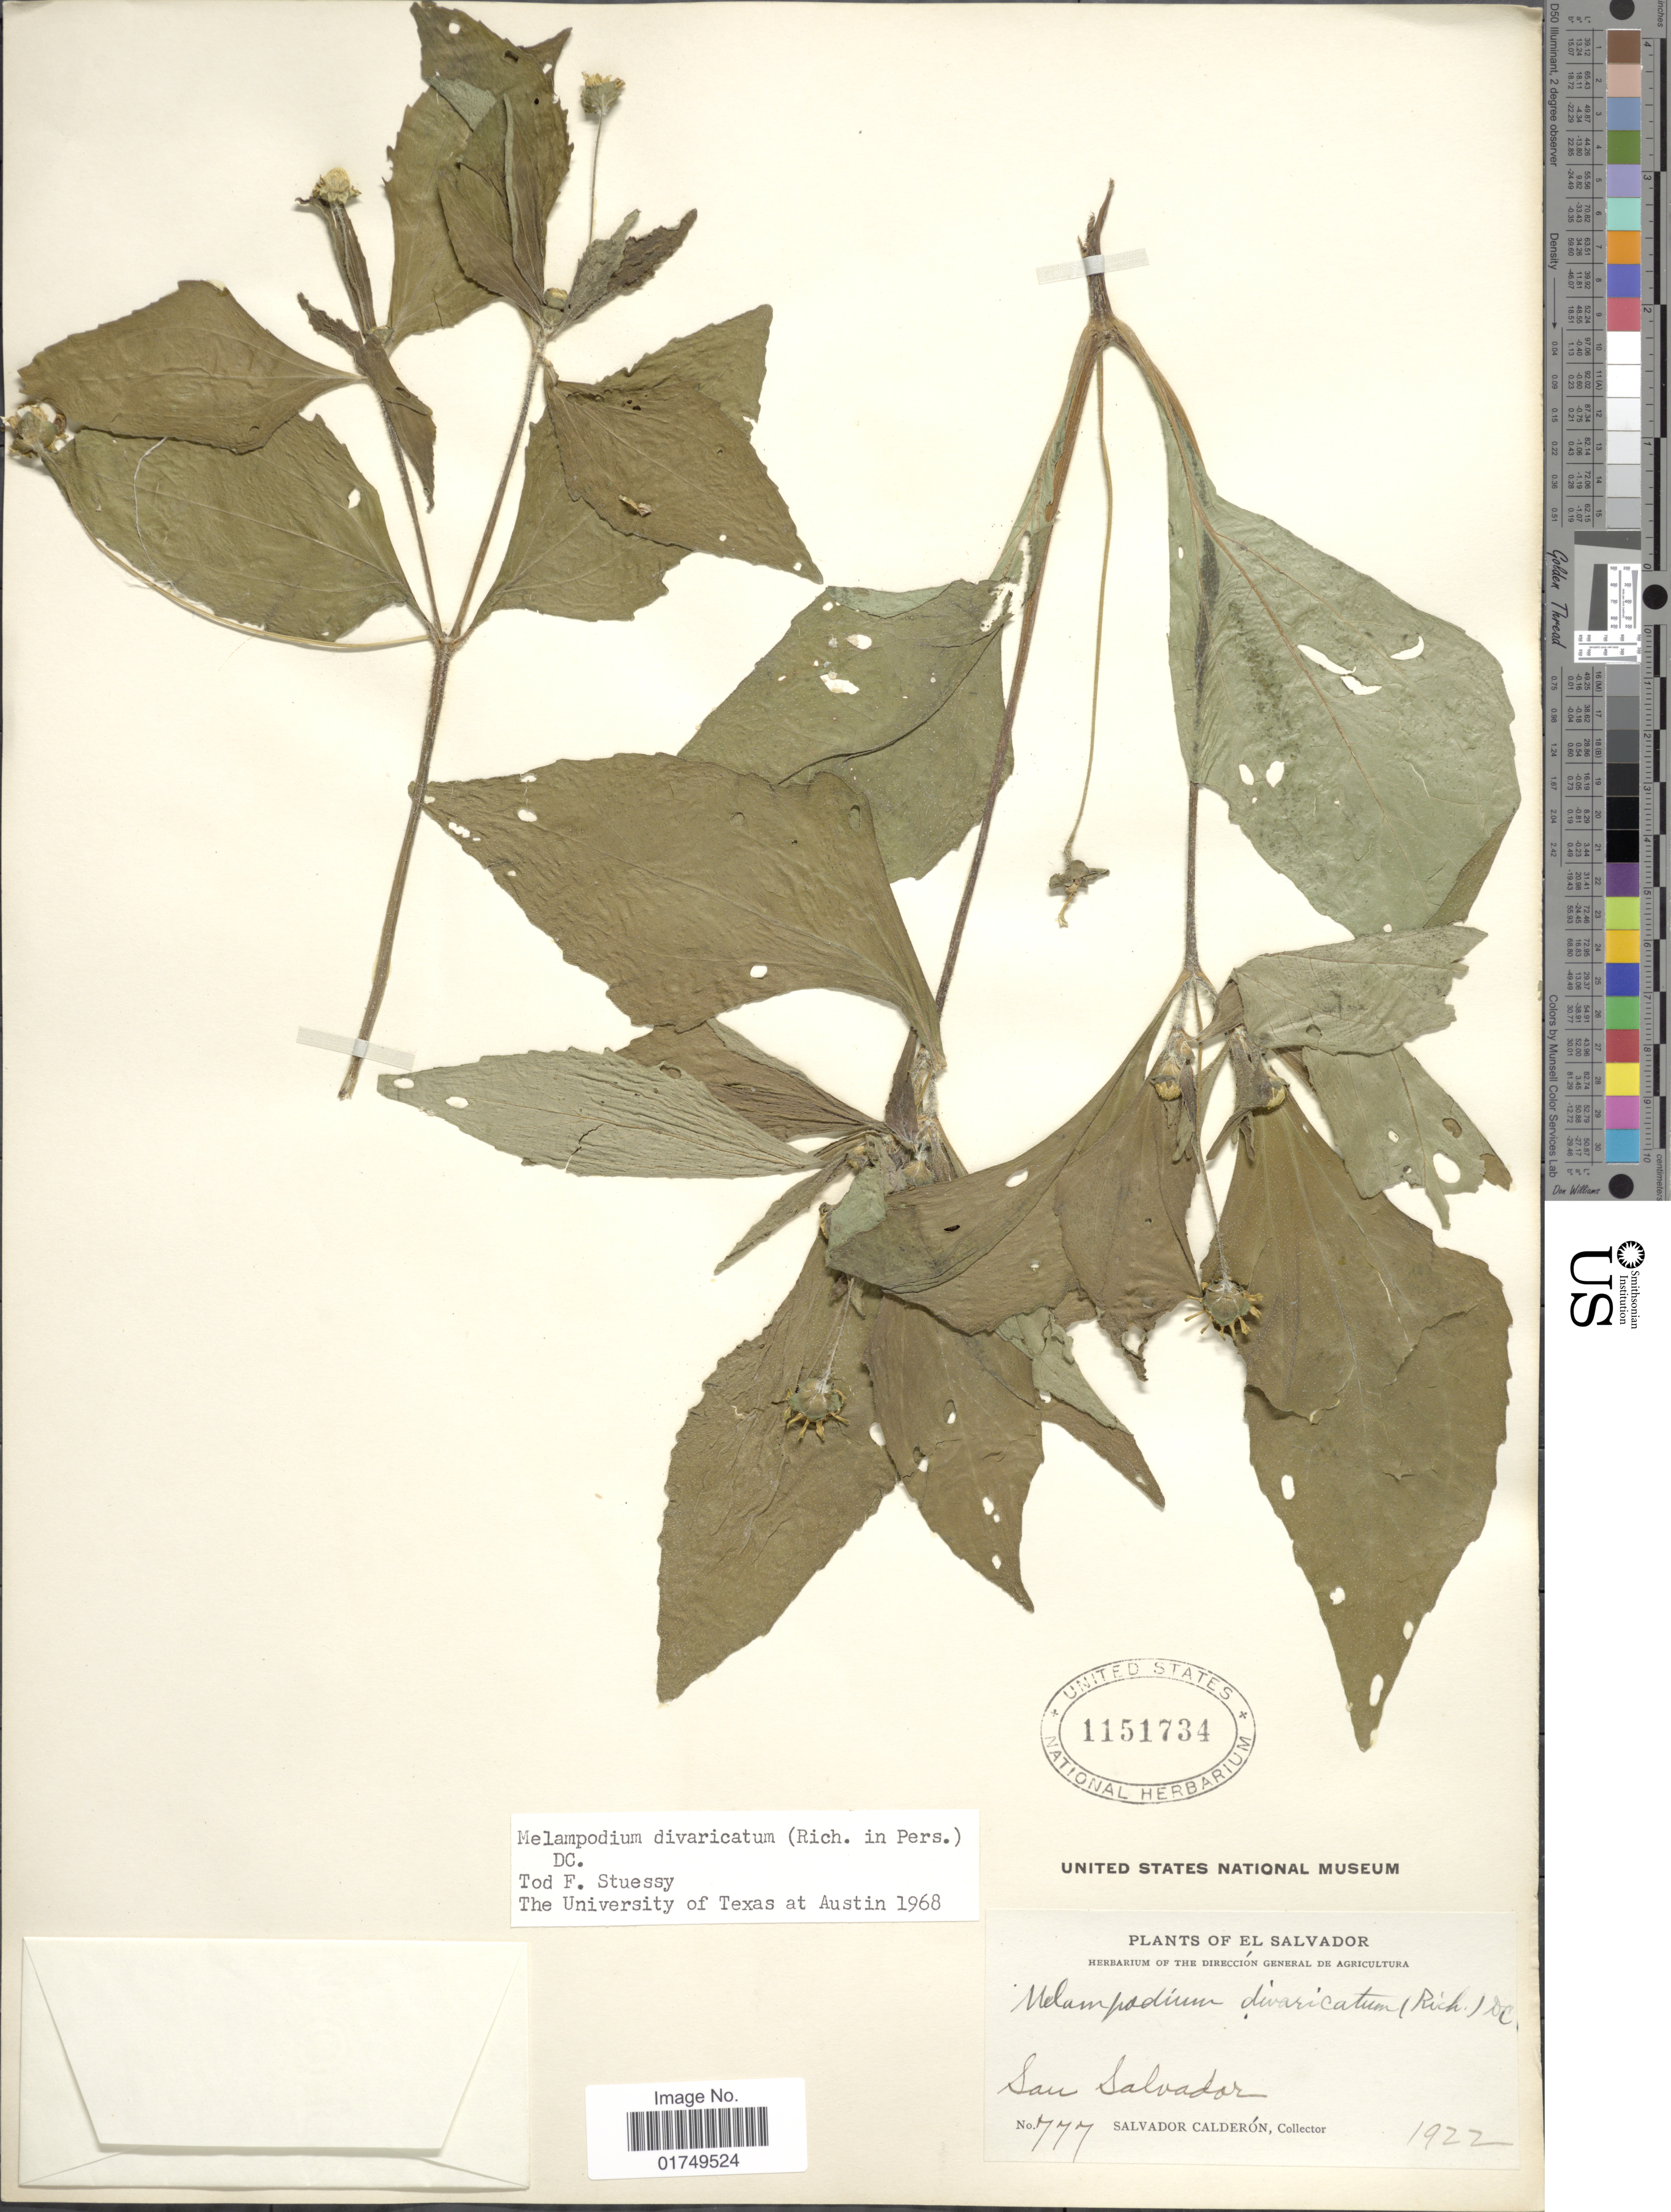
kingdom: Plantae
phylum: Tracheophyta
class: Magnoliopsida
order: Asterales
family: Asteraceae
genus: Melampodium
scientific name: Melampodium divaricatum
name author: (Rich.) DC.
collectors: S. Calderón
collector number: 777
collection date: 1922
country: El Salvador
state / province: San Salvador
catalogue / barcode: US 1151734